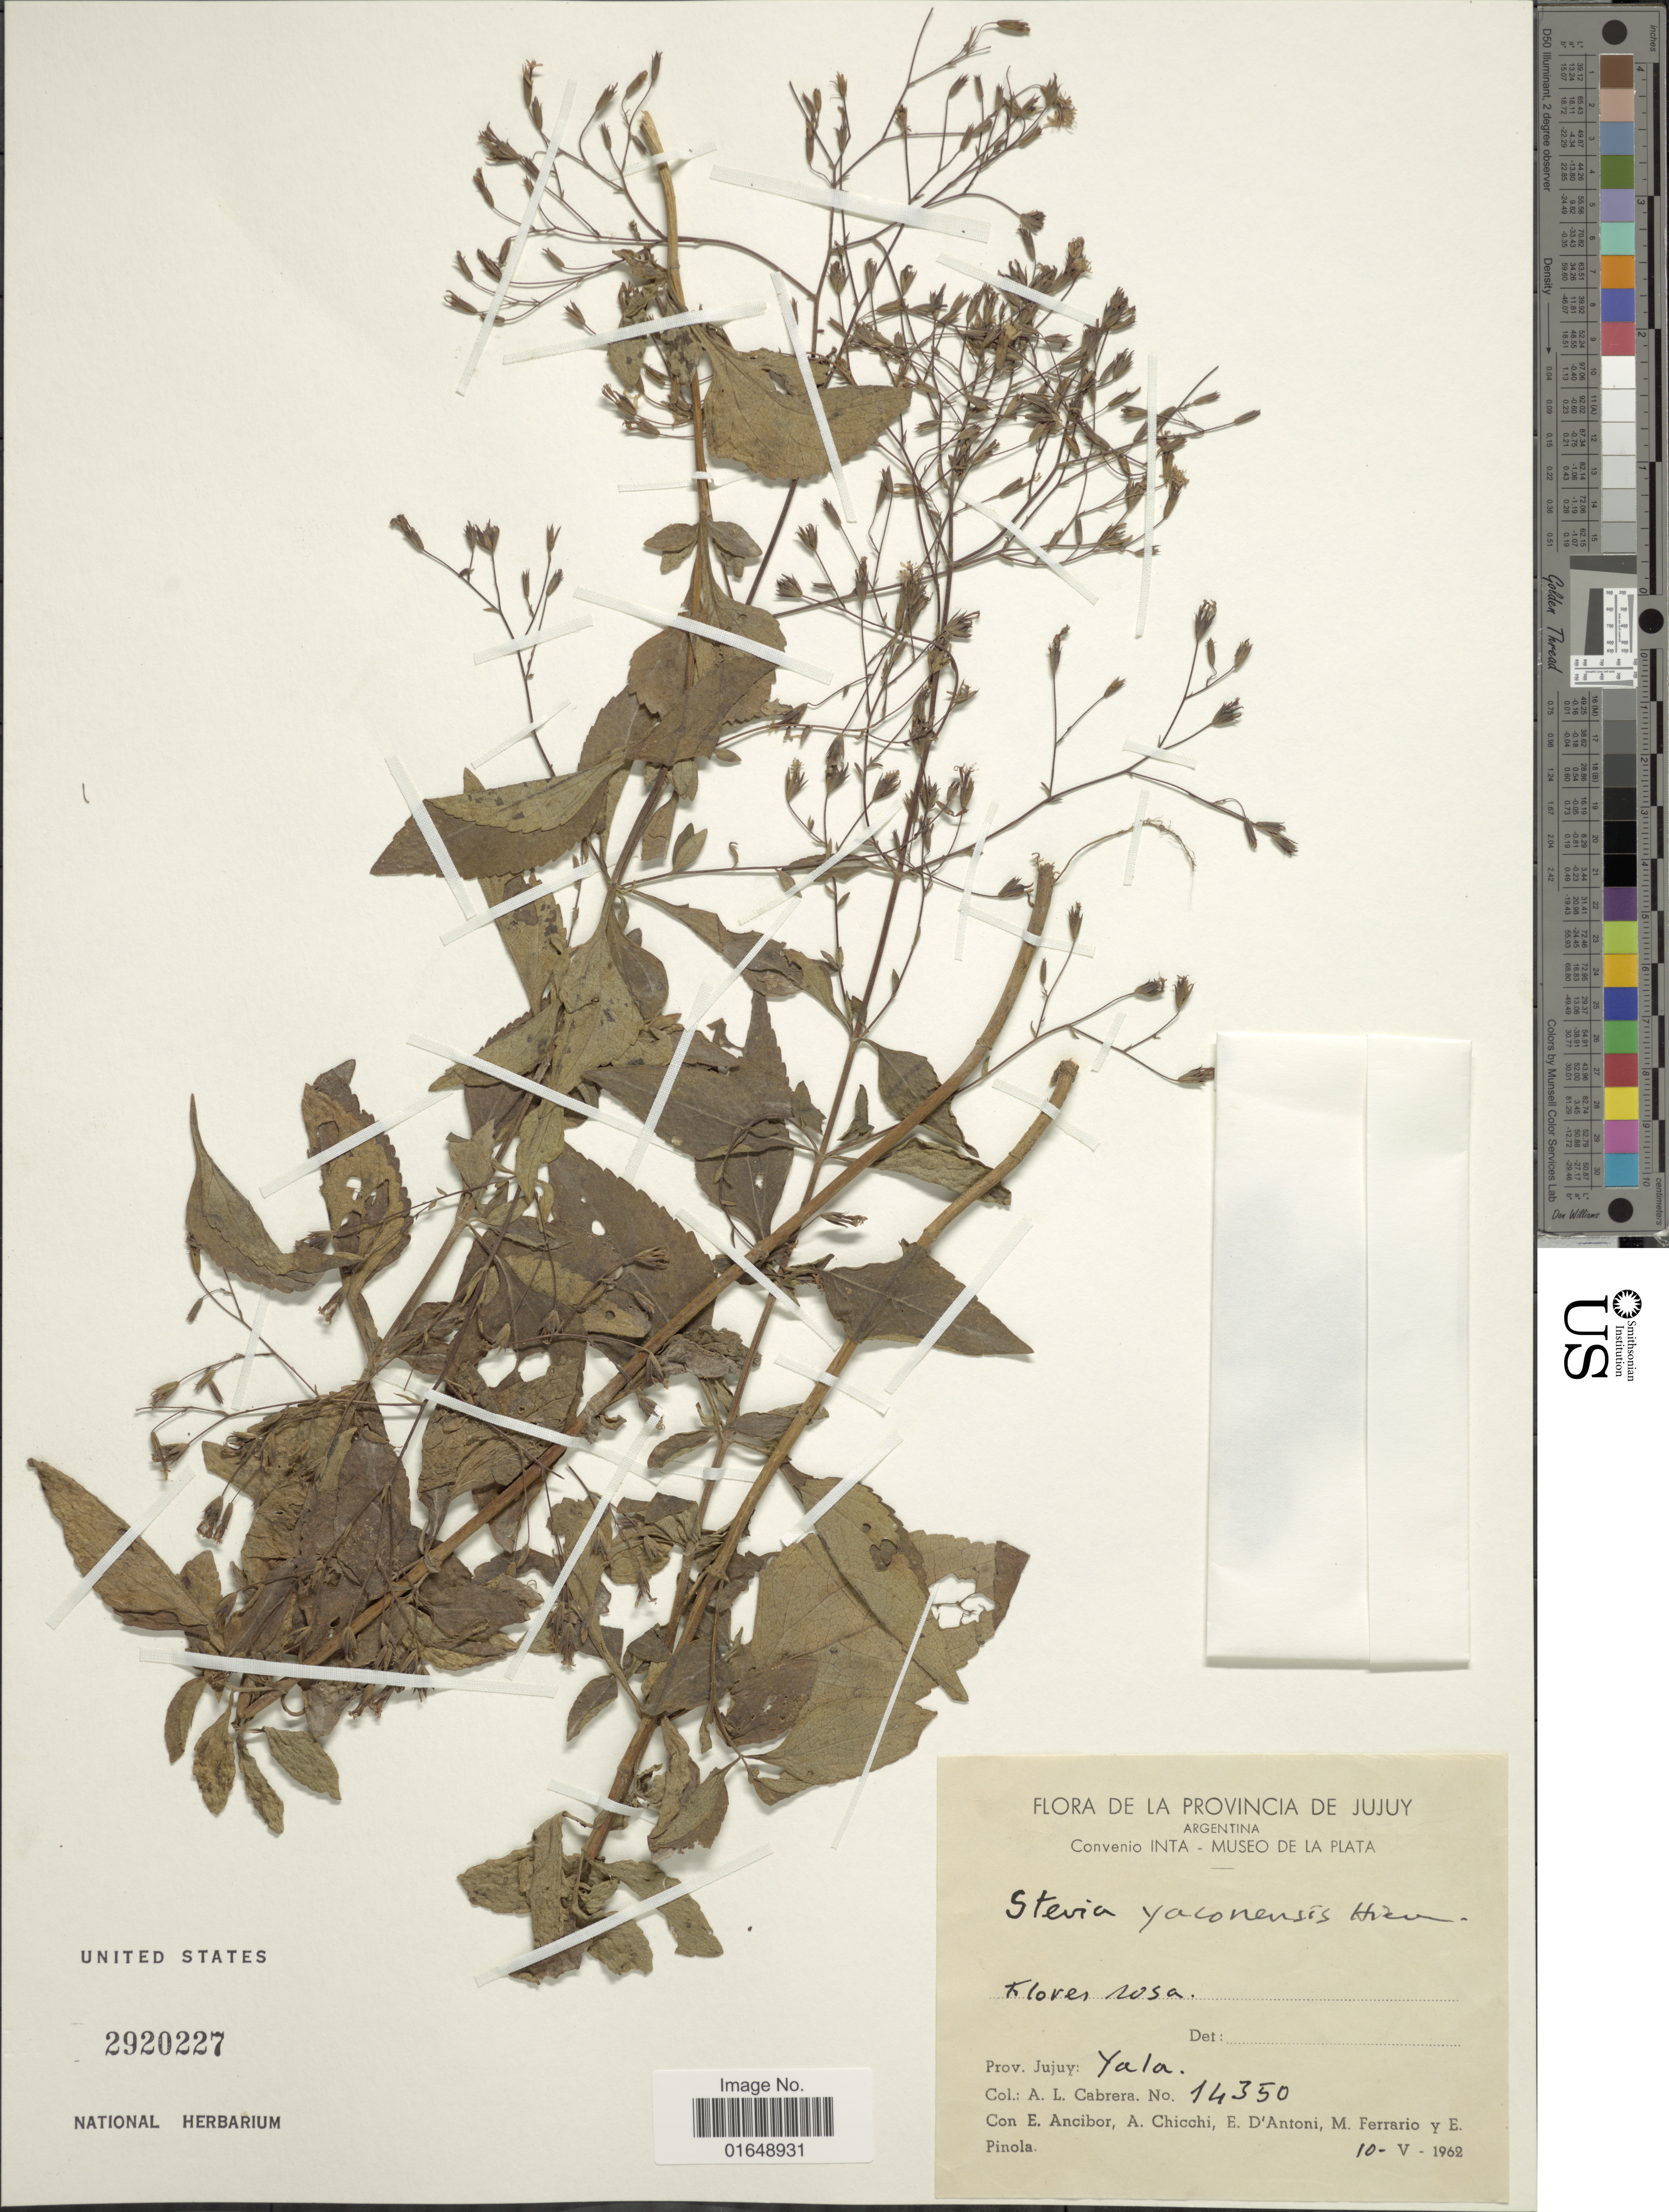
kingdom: Plantae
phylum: Tracheophyta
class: Magnoliopsida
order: Asterales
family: Asteraceae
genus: Stevia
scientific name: Stevia yaconensis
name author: Hieron.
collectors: A. L. Cabrera, E. Ancibor, A. Chicchi, E. D'Antoni & et al.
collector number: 14350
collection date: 1962-05-10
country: Argentina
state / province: Jujuy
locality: Yala.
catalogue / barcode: US 2920227